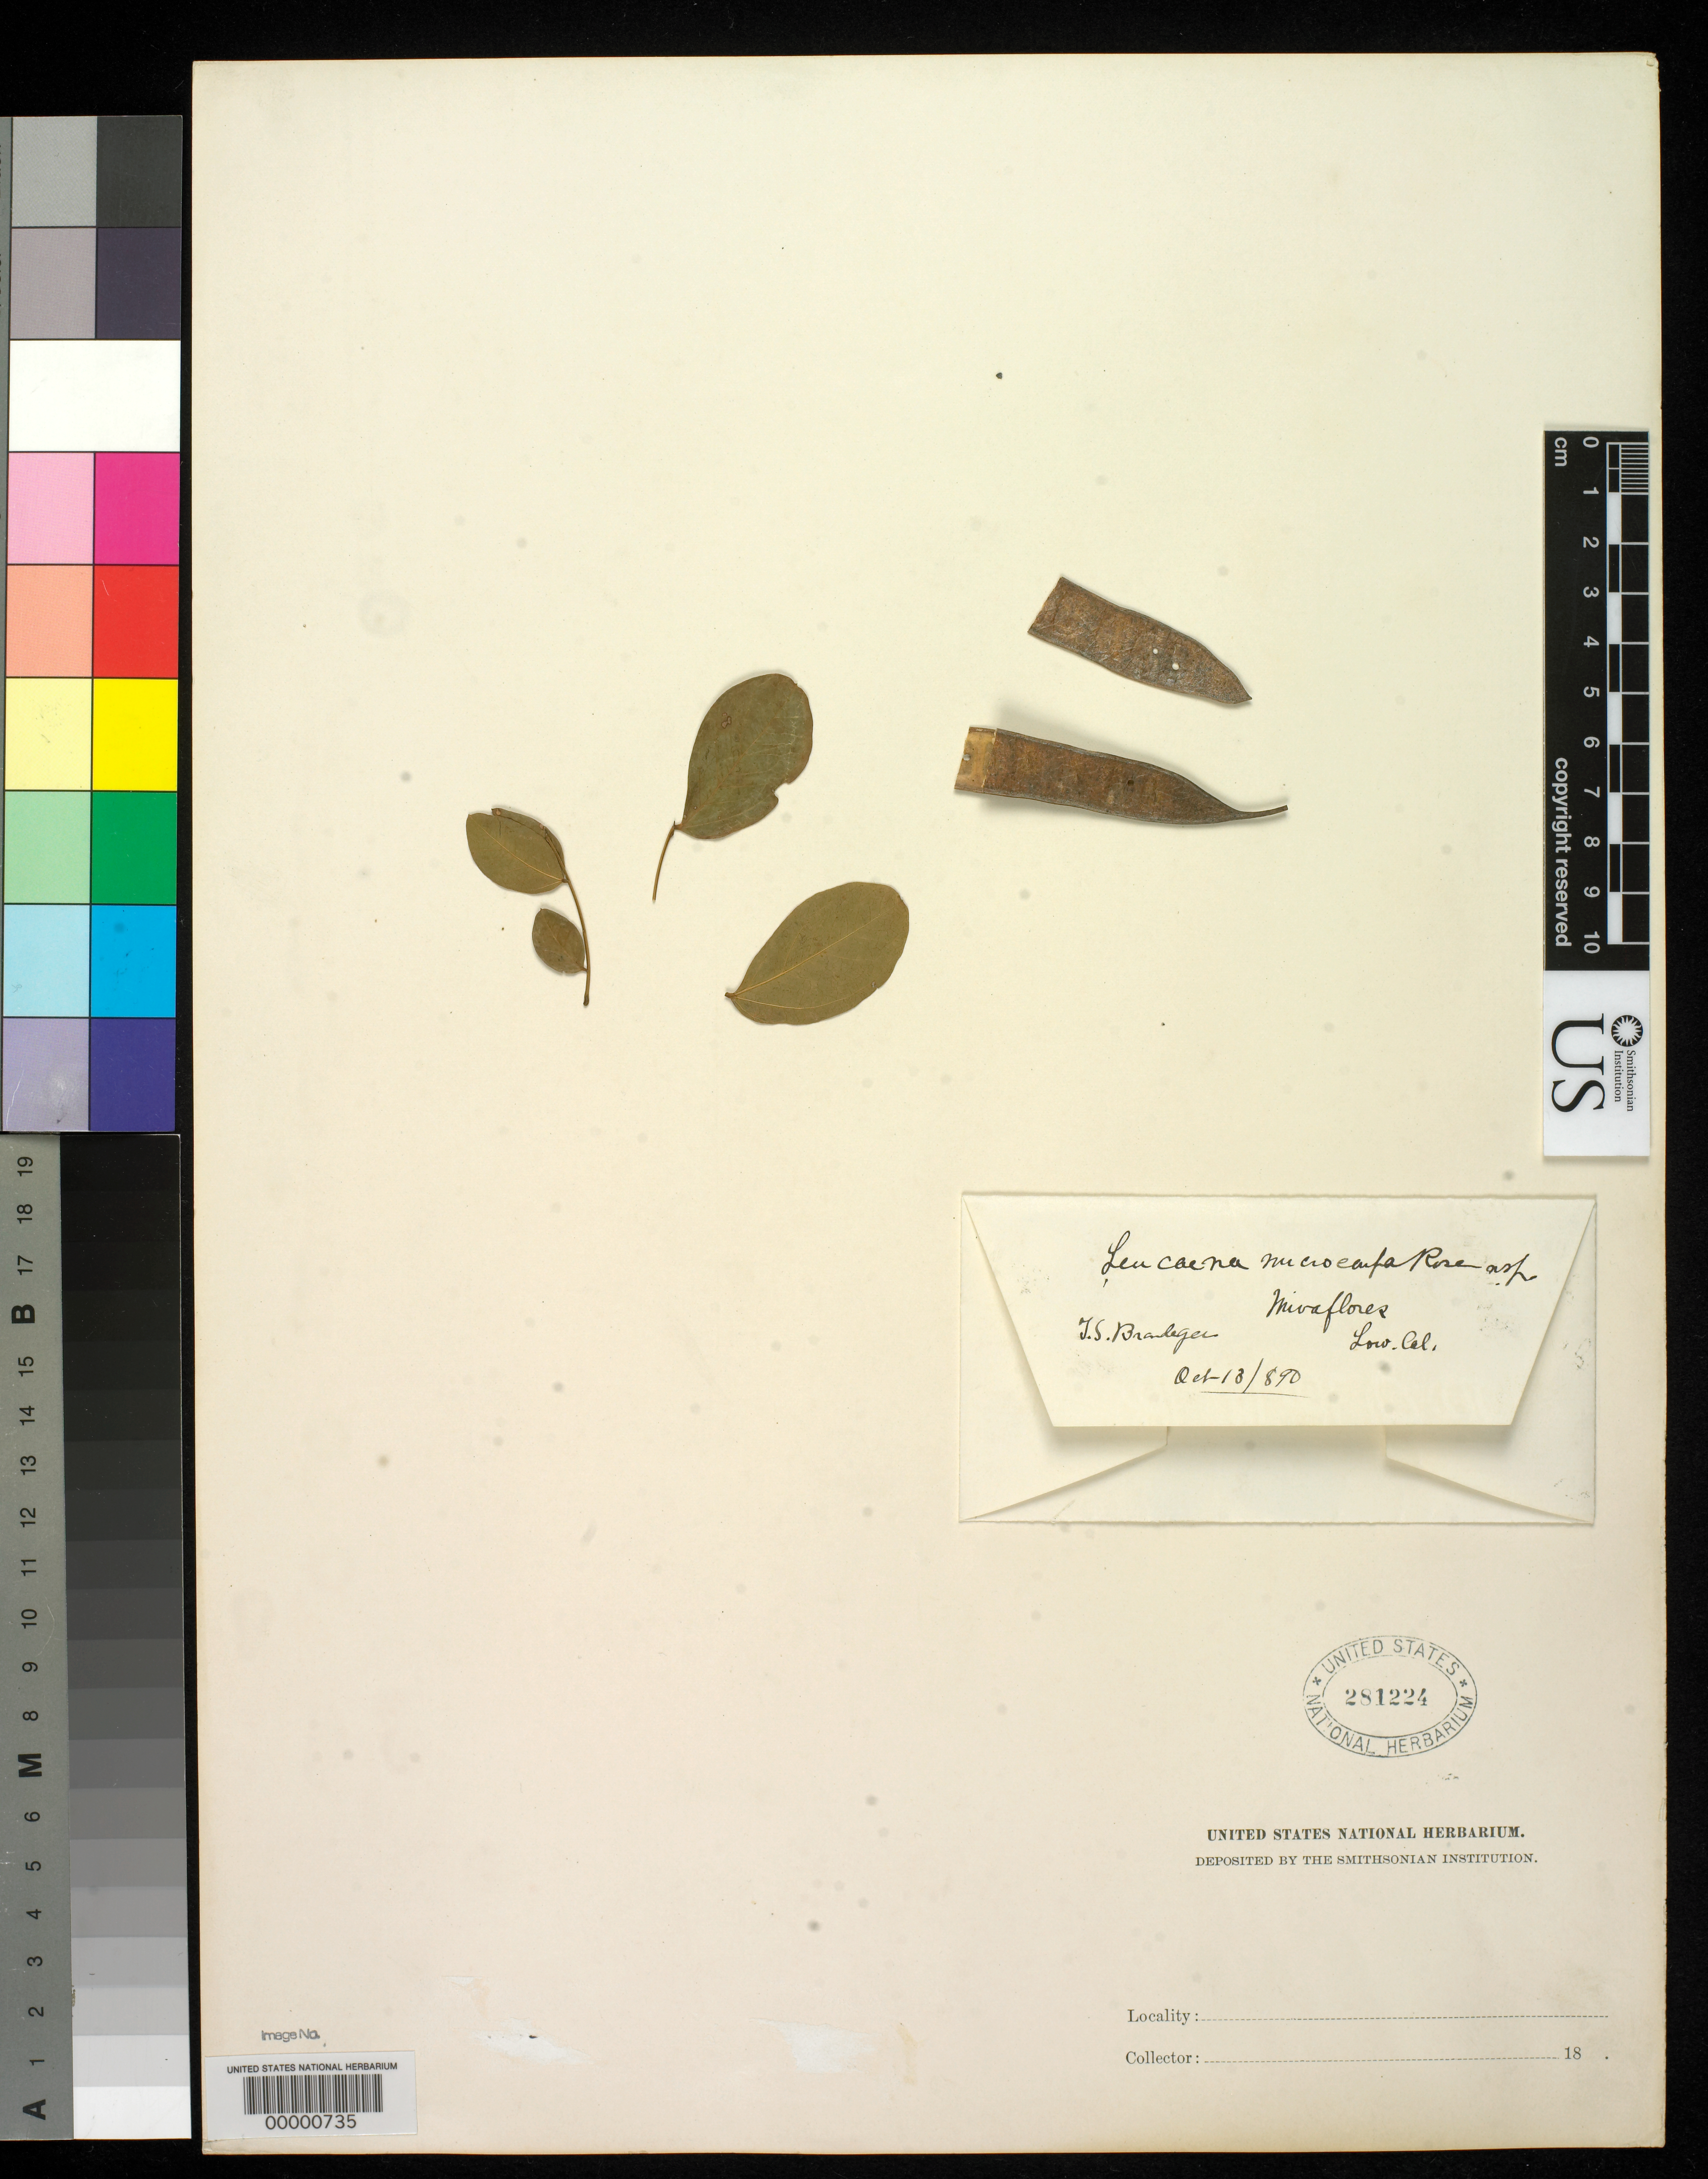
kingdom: Plantae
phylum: Tracheophyta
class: Magnoliopsida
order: Fabales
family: Fabaceae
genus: Leucaena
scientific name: Leucaena microcarpa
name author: Rose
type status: Type Material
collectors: T. S. Brandegee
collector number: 186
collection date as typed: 13 Oct 1890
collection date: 1890-10-13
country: Mexico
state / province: Baja California Sur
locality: Miraflores.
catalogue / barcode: US 281224